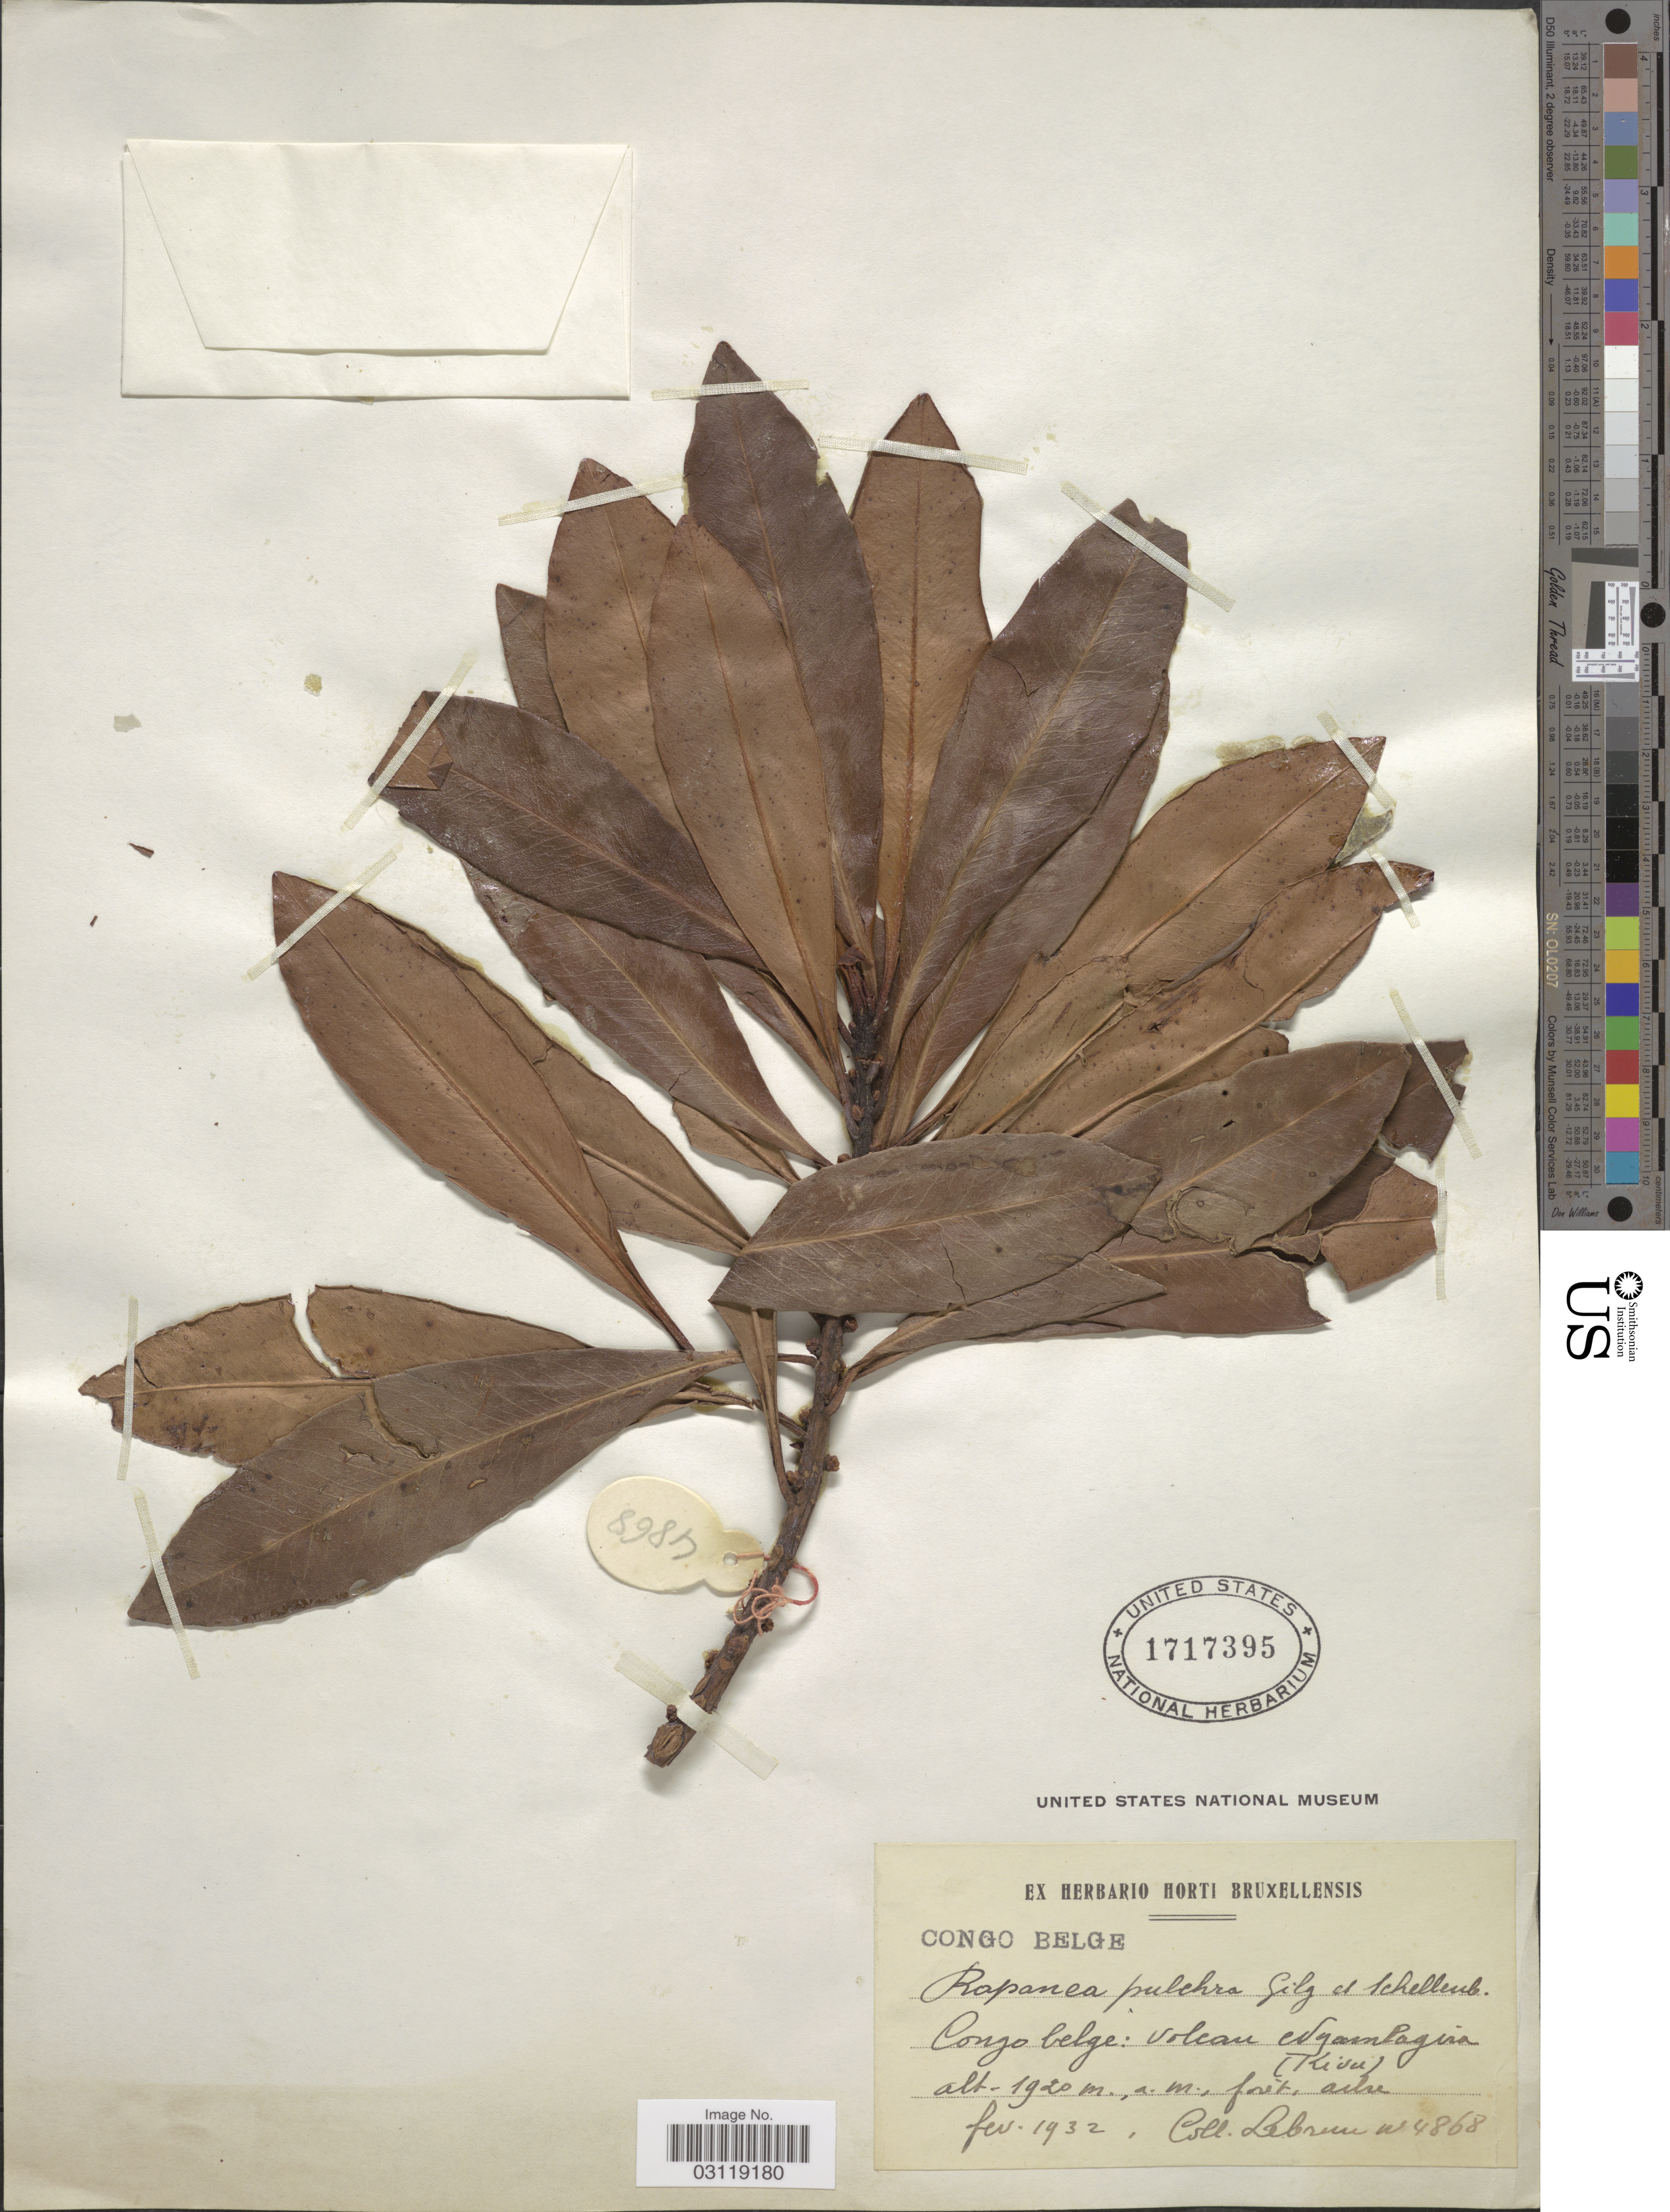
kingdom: Plantae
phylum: Tracheophyta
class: Magnoliopsida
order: Ericales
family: Primulaceae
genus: Rapanea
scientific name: Rapanea pulchra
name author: Gilg & G. Schellenb.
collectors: J.A. Lebrun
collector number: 4868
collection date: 1932-02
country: Congo, Democratic Republic of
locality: Congo Belge: volcan Nyamlagira (Kivu).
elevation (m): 1920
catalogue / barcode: US 1717395